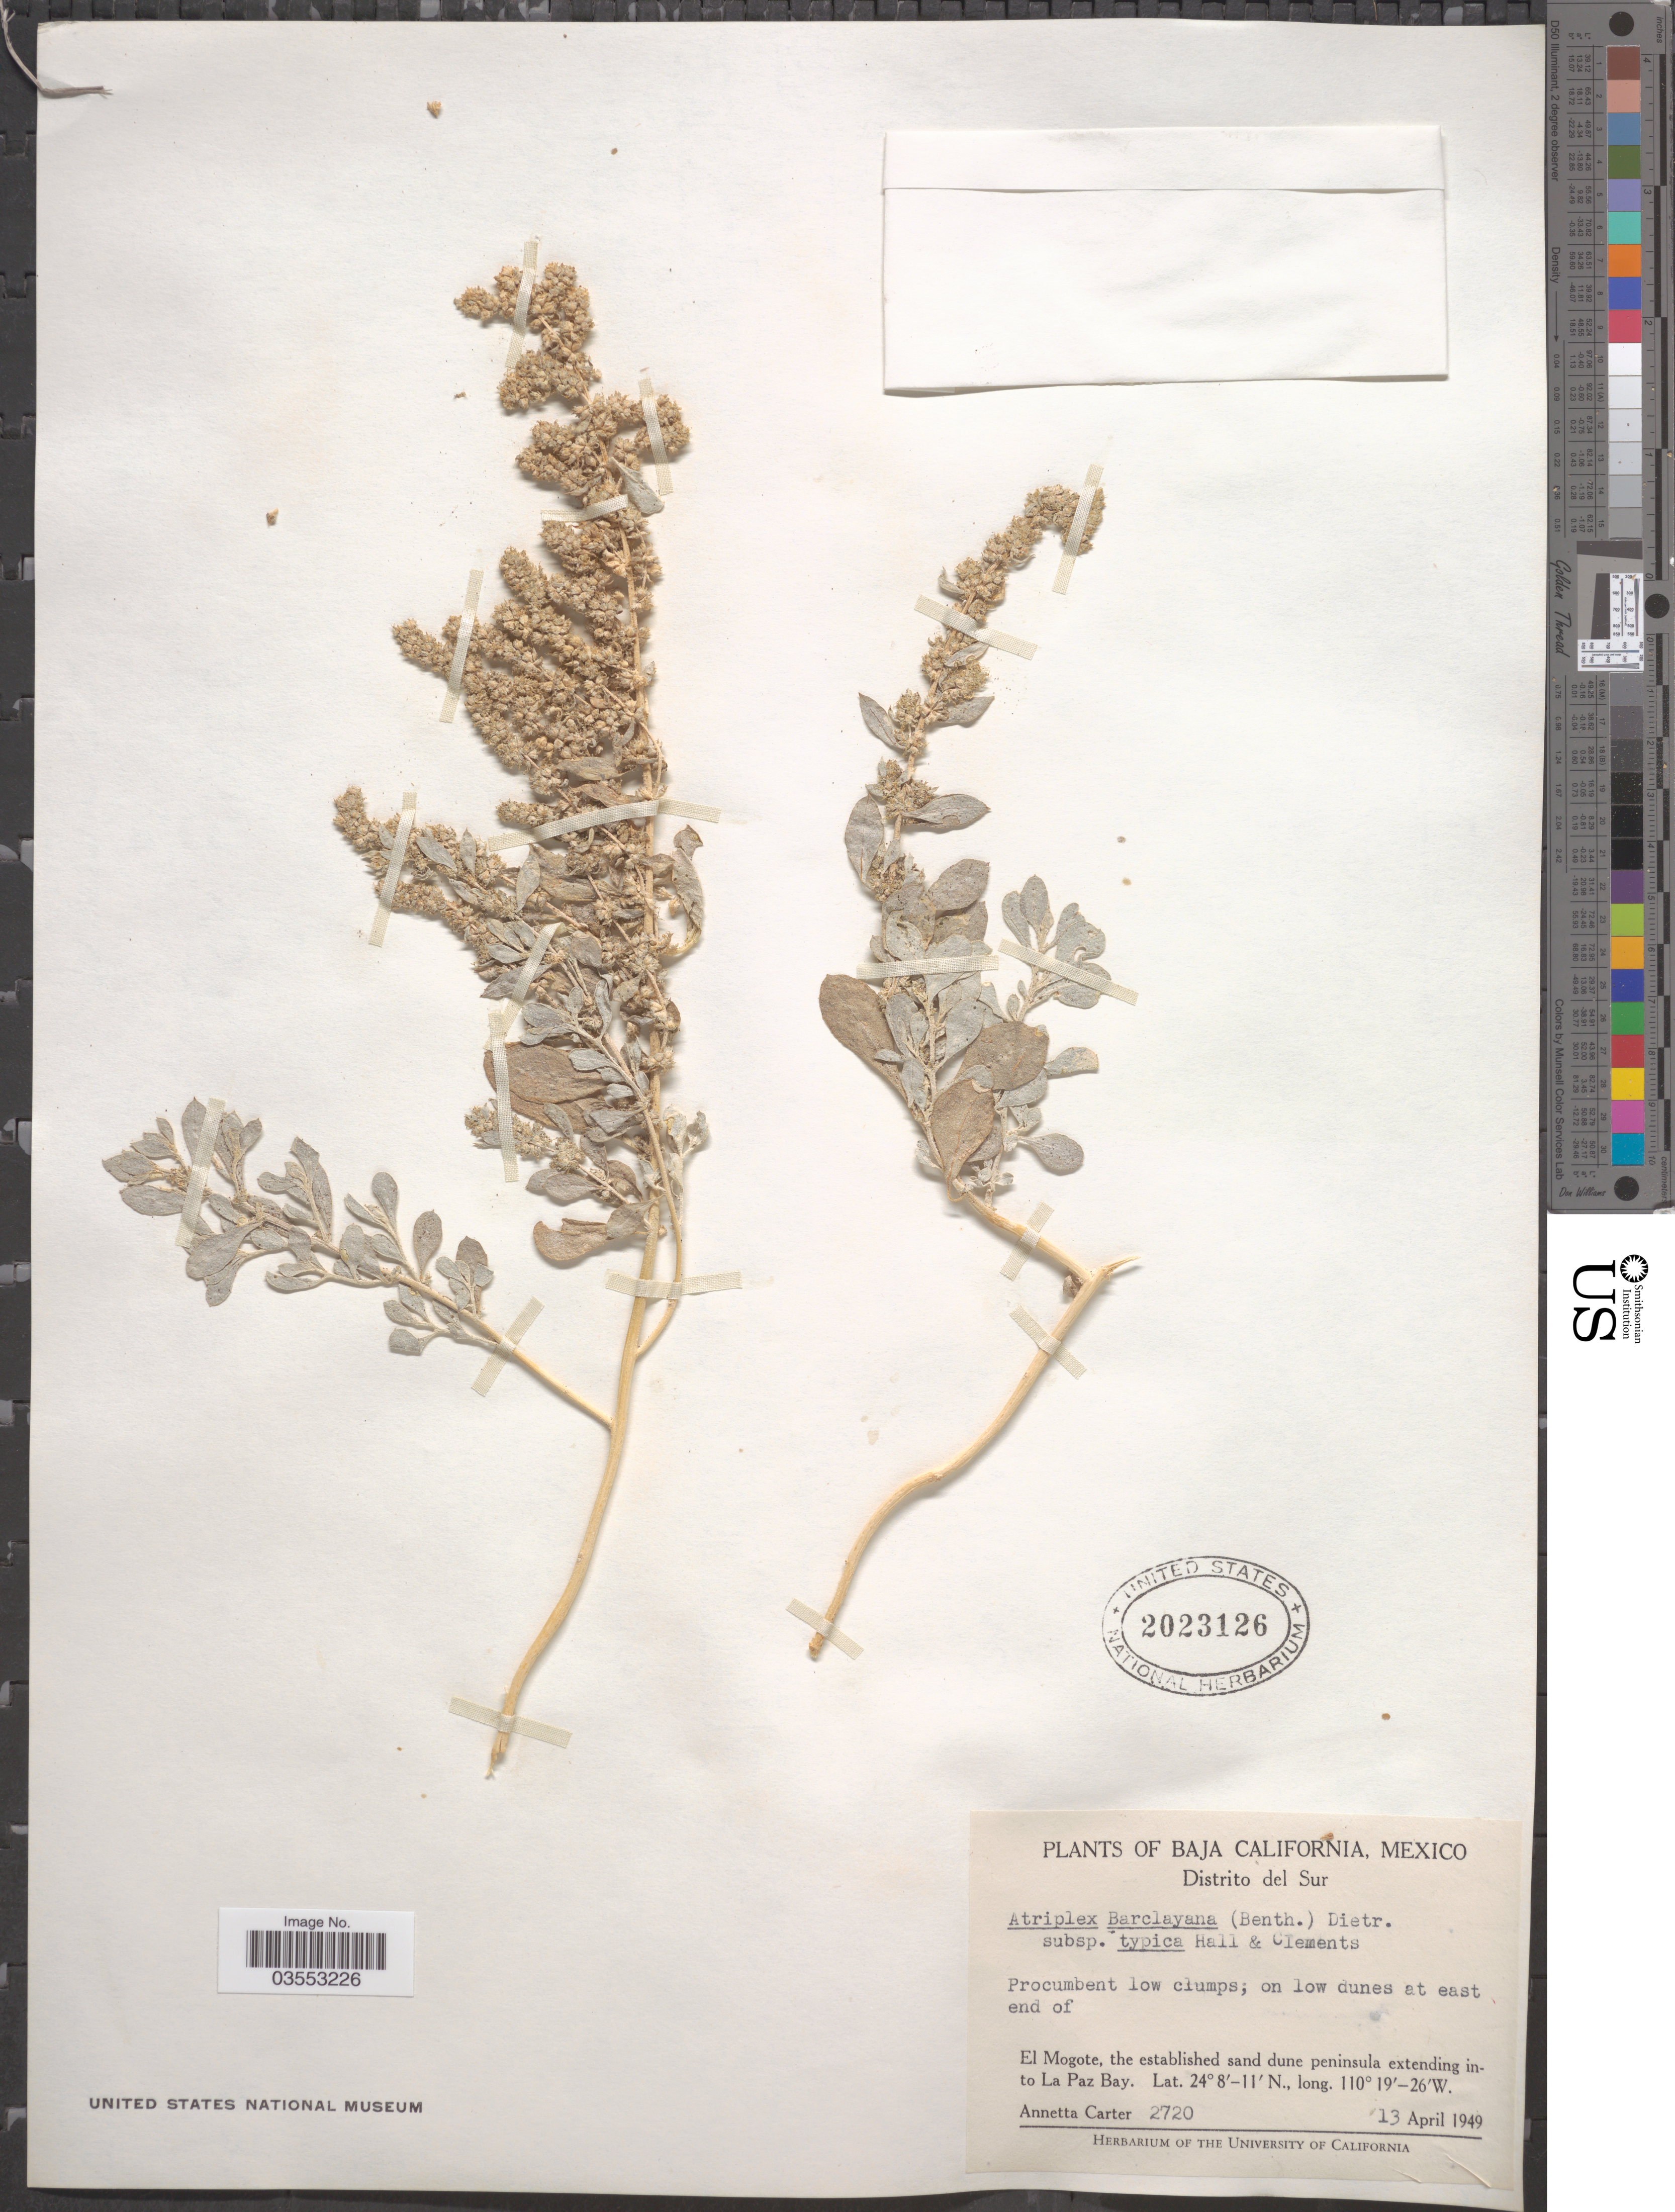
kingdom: Plantae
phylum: Tracheophyta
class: Magnoliopsida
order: Caryophyllales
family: Amaranthaceae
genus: Atriplex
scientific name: Atriplex barclayana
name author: (Benth.) D. Dietr.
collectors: A. Carter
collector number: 2720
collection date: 1949-04-13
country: Mexico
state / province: Baja California Sur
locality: Distrito del Sur. On low dunes at east end of El Mogote, the established sand dune peninsula extending into La Paz.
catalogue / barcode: US 2023126